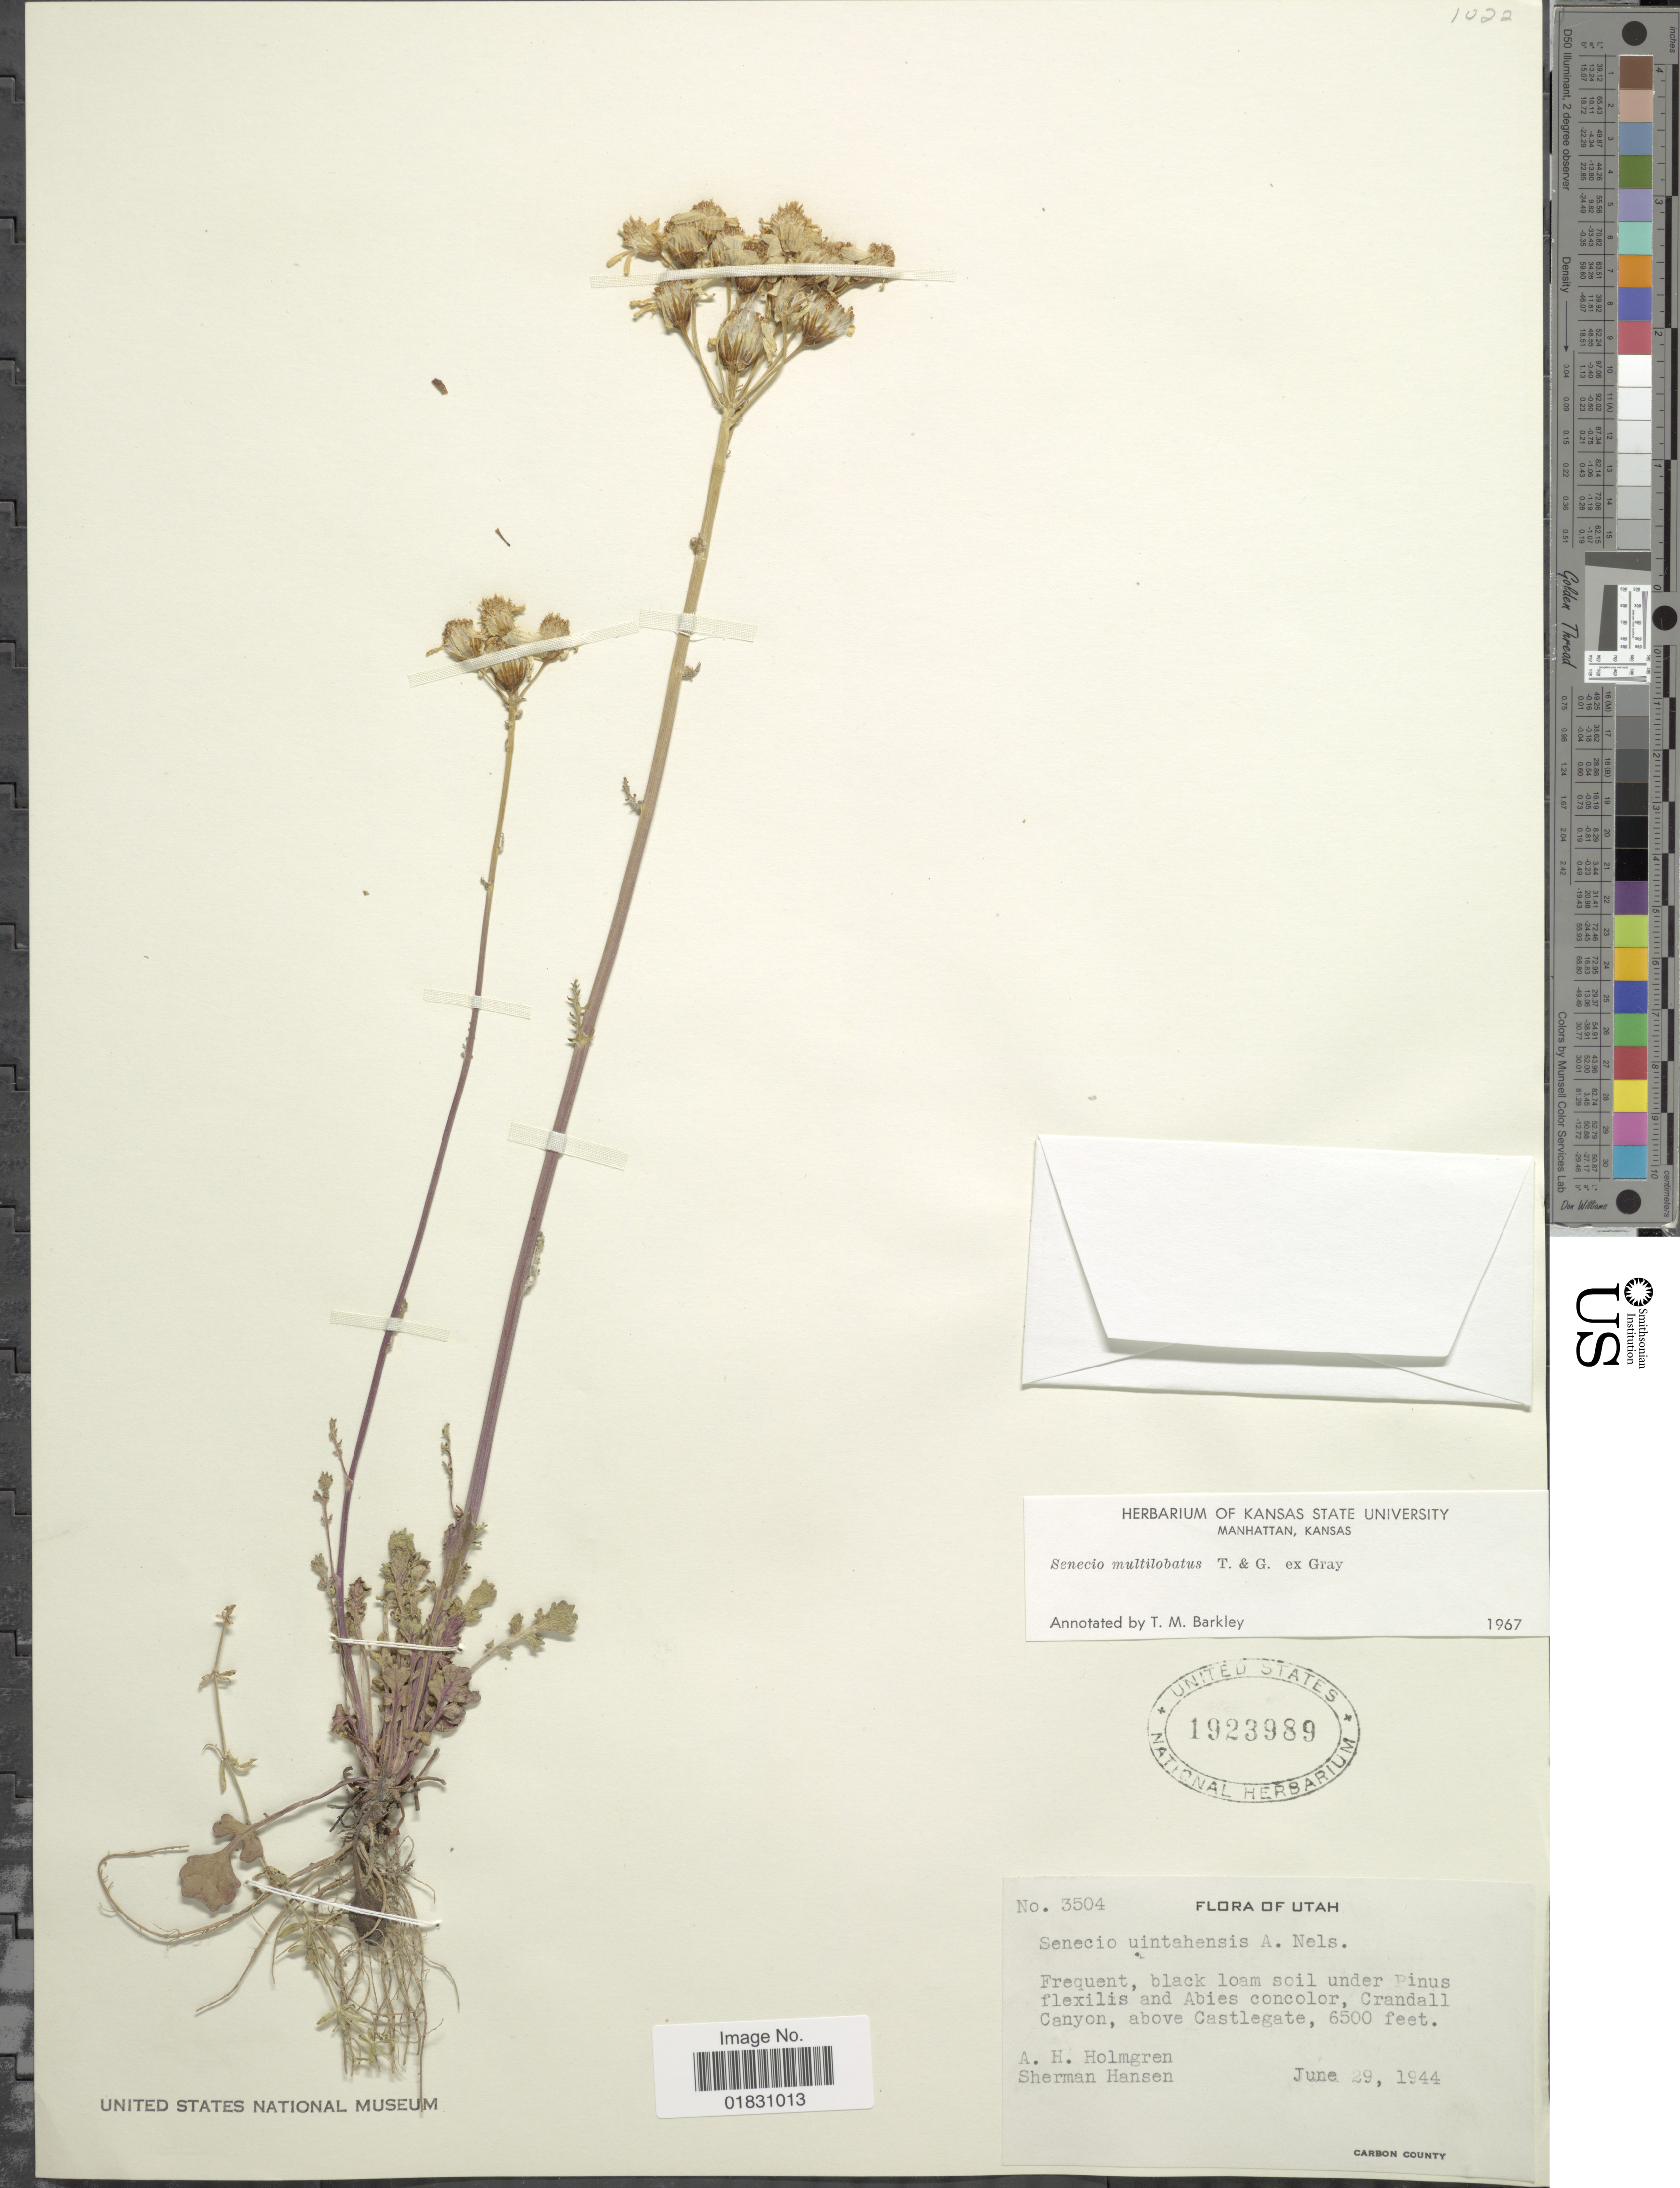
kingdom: Plantae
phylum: Tracheophyta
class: Magnoliopsida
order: Asterales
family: Asteraceae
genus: Packera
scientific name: Packera multilobata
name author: (Torr. & A. Gray) W.A. Weber & Á. Löve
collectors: A. H. Holmgren & S. Hansen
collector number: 3504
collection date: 1944-06-29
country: United States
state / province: Utah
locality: Crandall Canyon, above Castlegate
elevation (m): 1981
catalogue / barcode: US 1923989